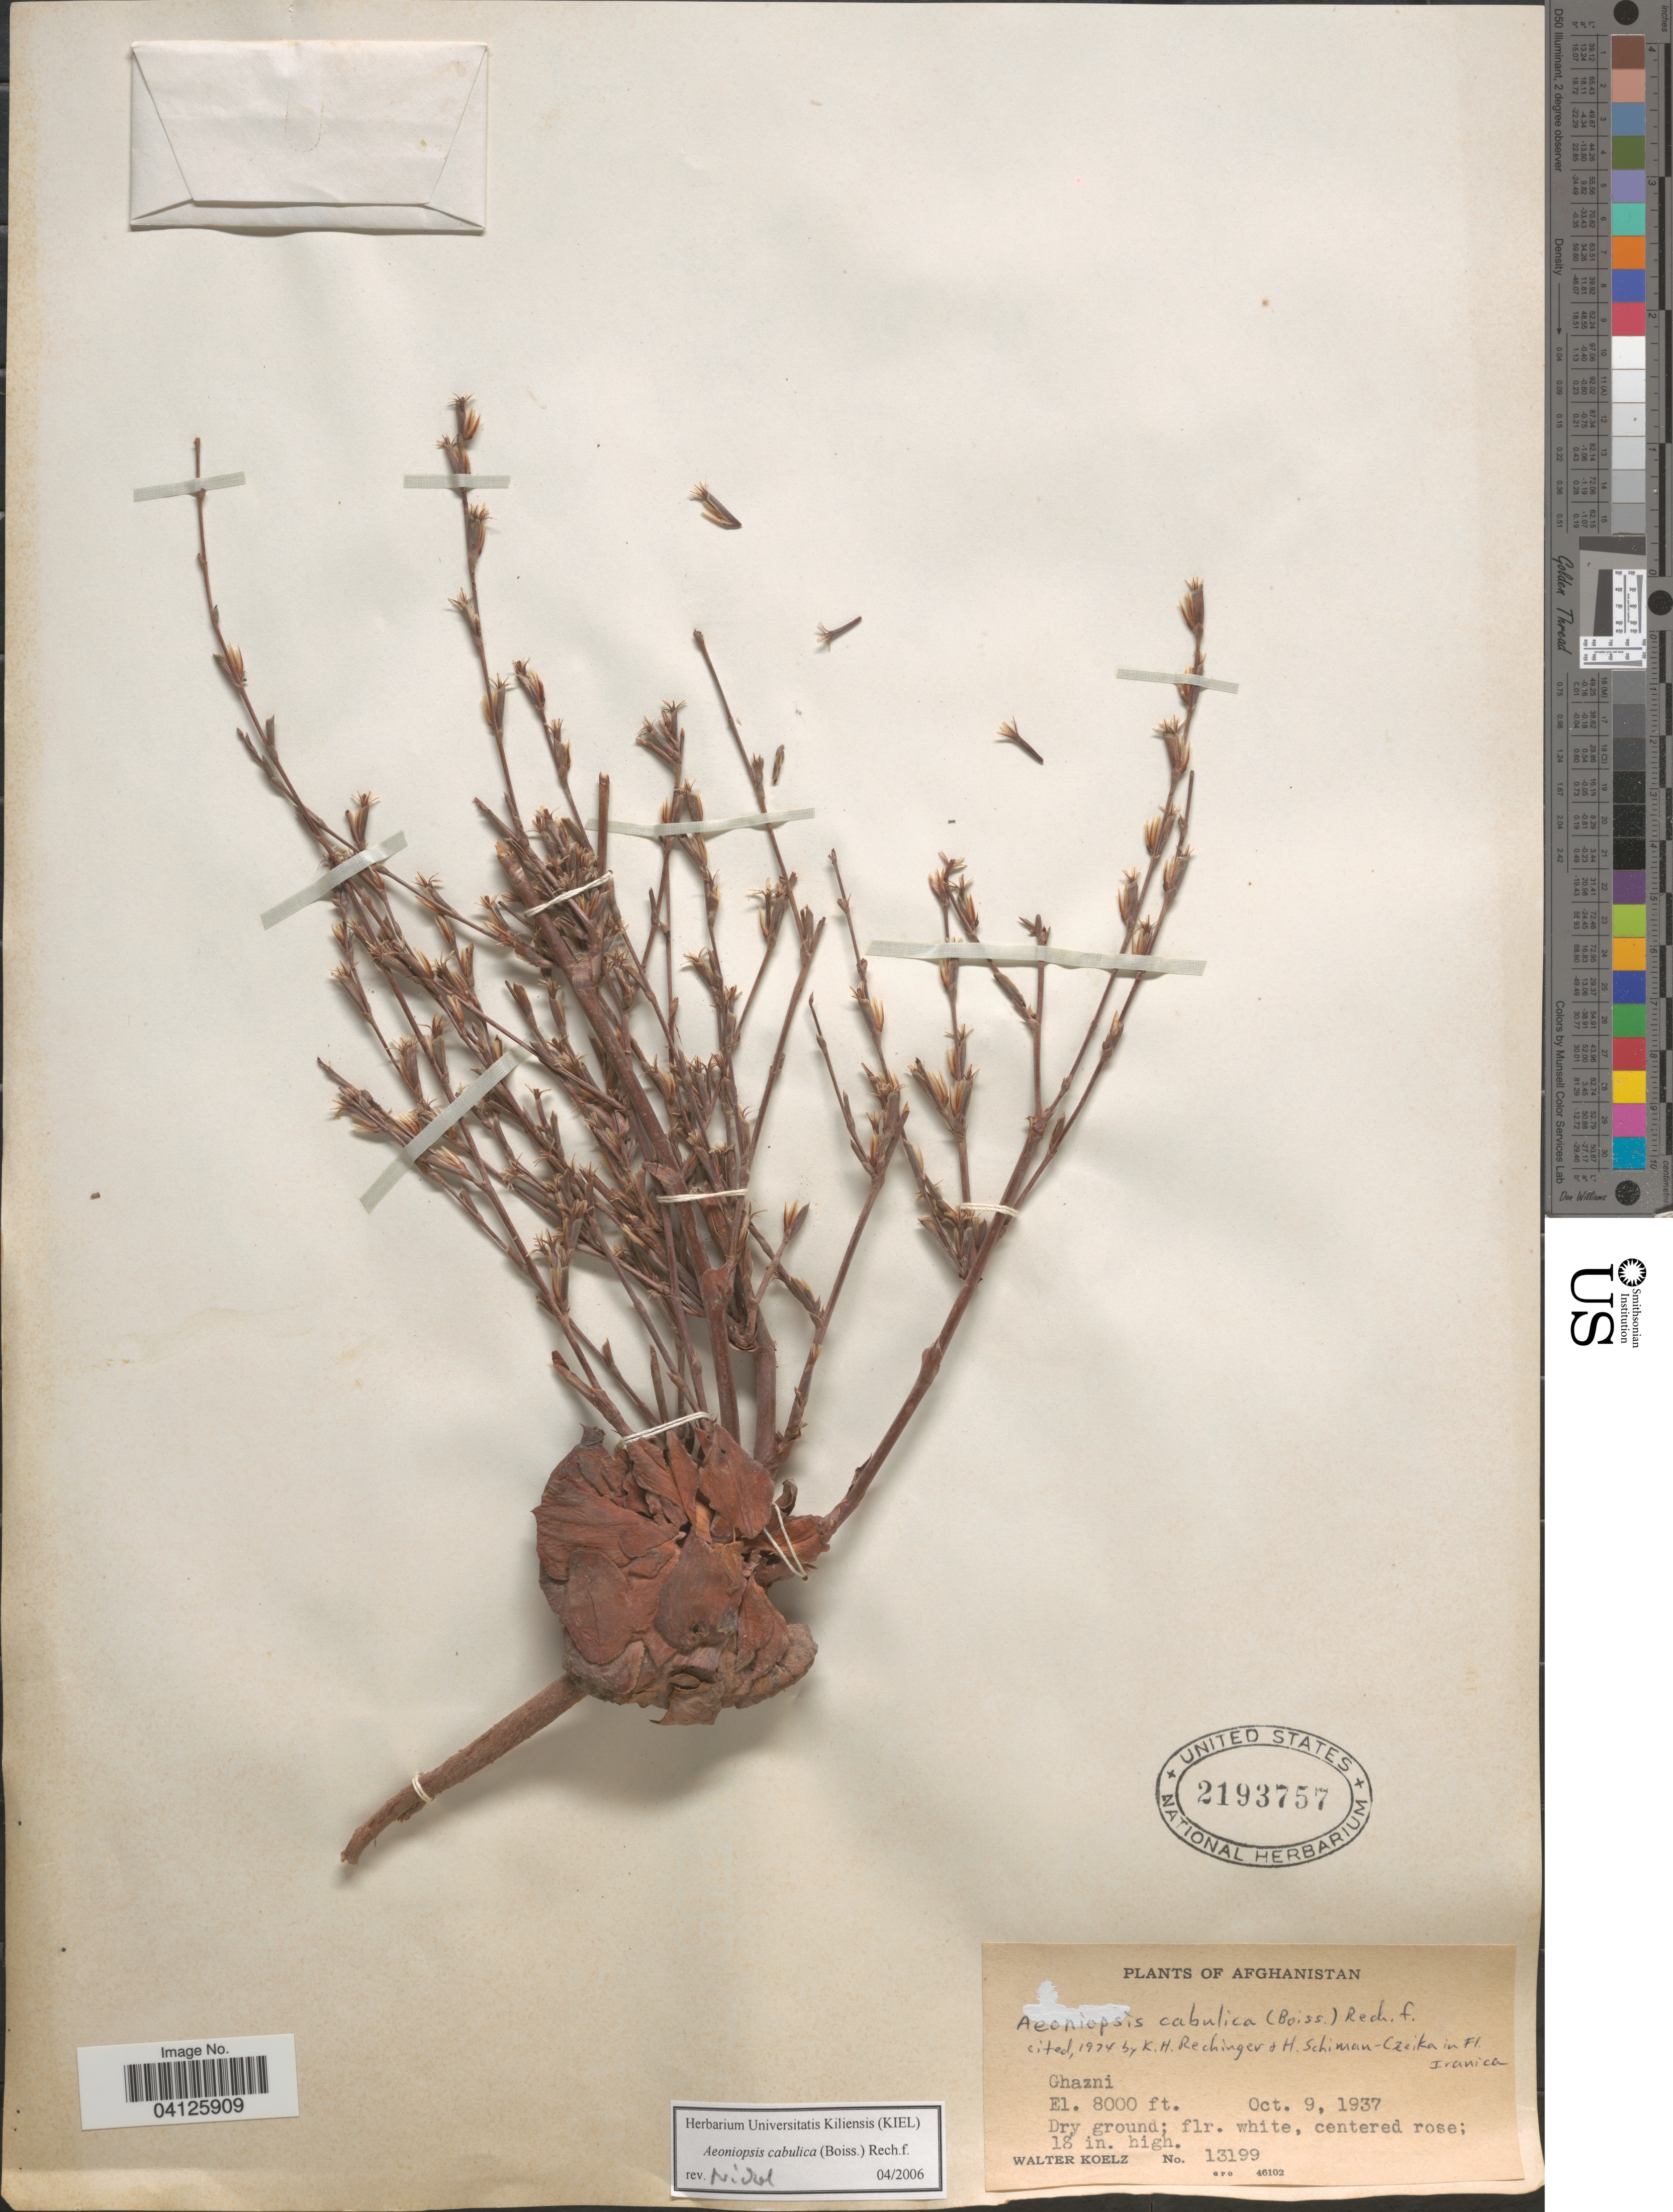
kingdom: Plantae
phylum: Tracheophyta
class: Magnoliopsida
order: Caryophyllales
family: Plumbaginaceae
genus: Bukiniczia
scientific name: Bukiniczia cabulica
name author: (Boiss.) Lincz.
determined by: Strong, Mark T., (BOT), Smithsonian Institution - National Museum of Natural History (UNITED STATES)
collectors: W. N. Koelz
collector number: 13199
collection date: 1937-10-09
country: Afghanistan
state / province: Ghazni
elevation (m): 2438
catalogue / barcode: US 2193757